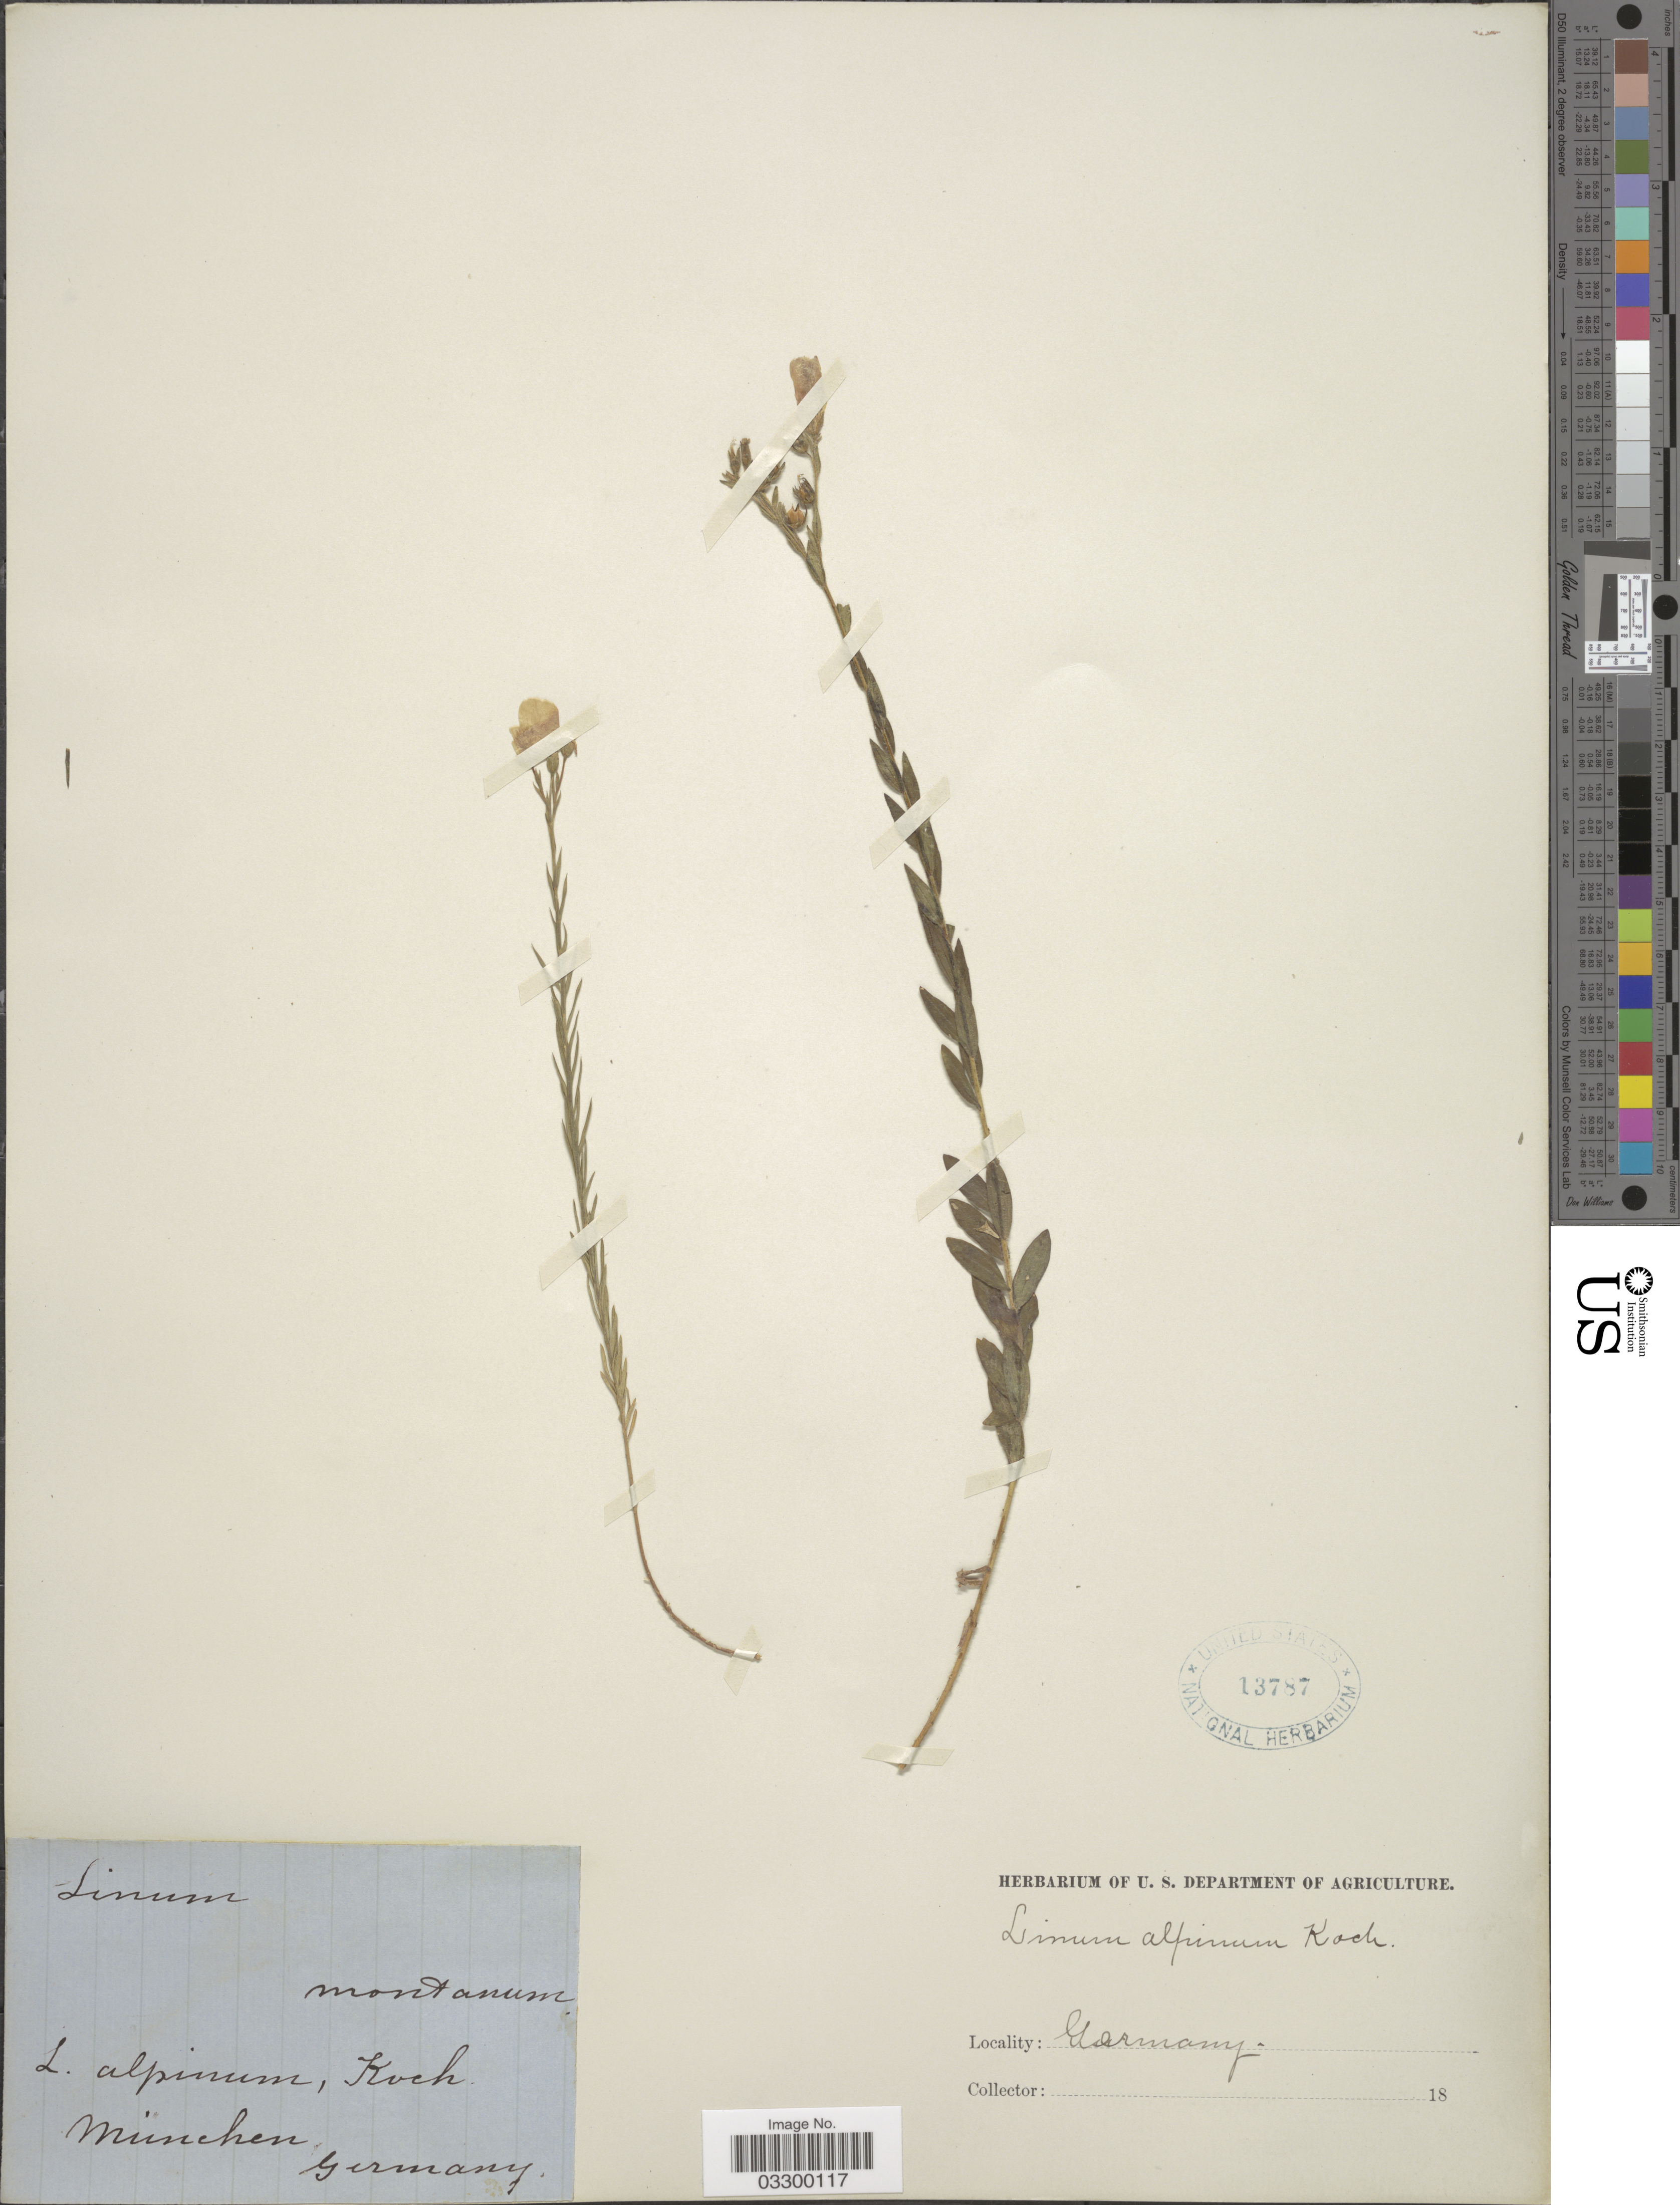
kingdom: Plantae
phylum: Tracheophyta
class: Magnoliopsida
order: Malpighiales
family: Linaceae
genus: Linum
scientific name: Linum alpinum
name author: Jacq.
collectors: ex herb. U. S. Department of Agriculture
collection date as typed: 18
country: Germany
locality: Munchen.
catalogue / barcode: US 13787